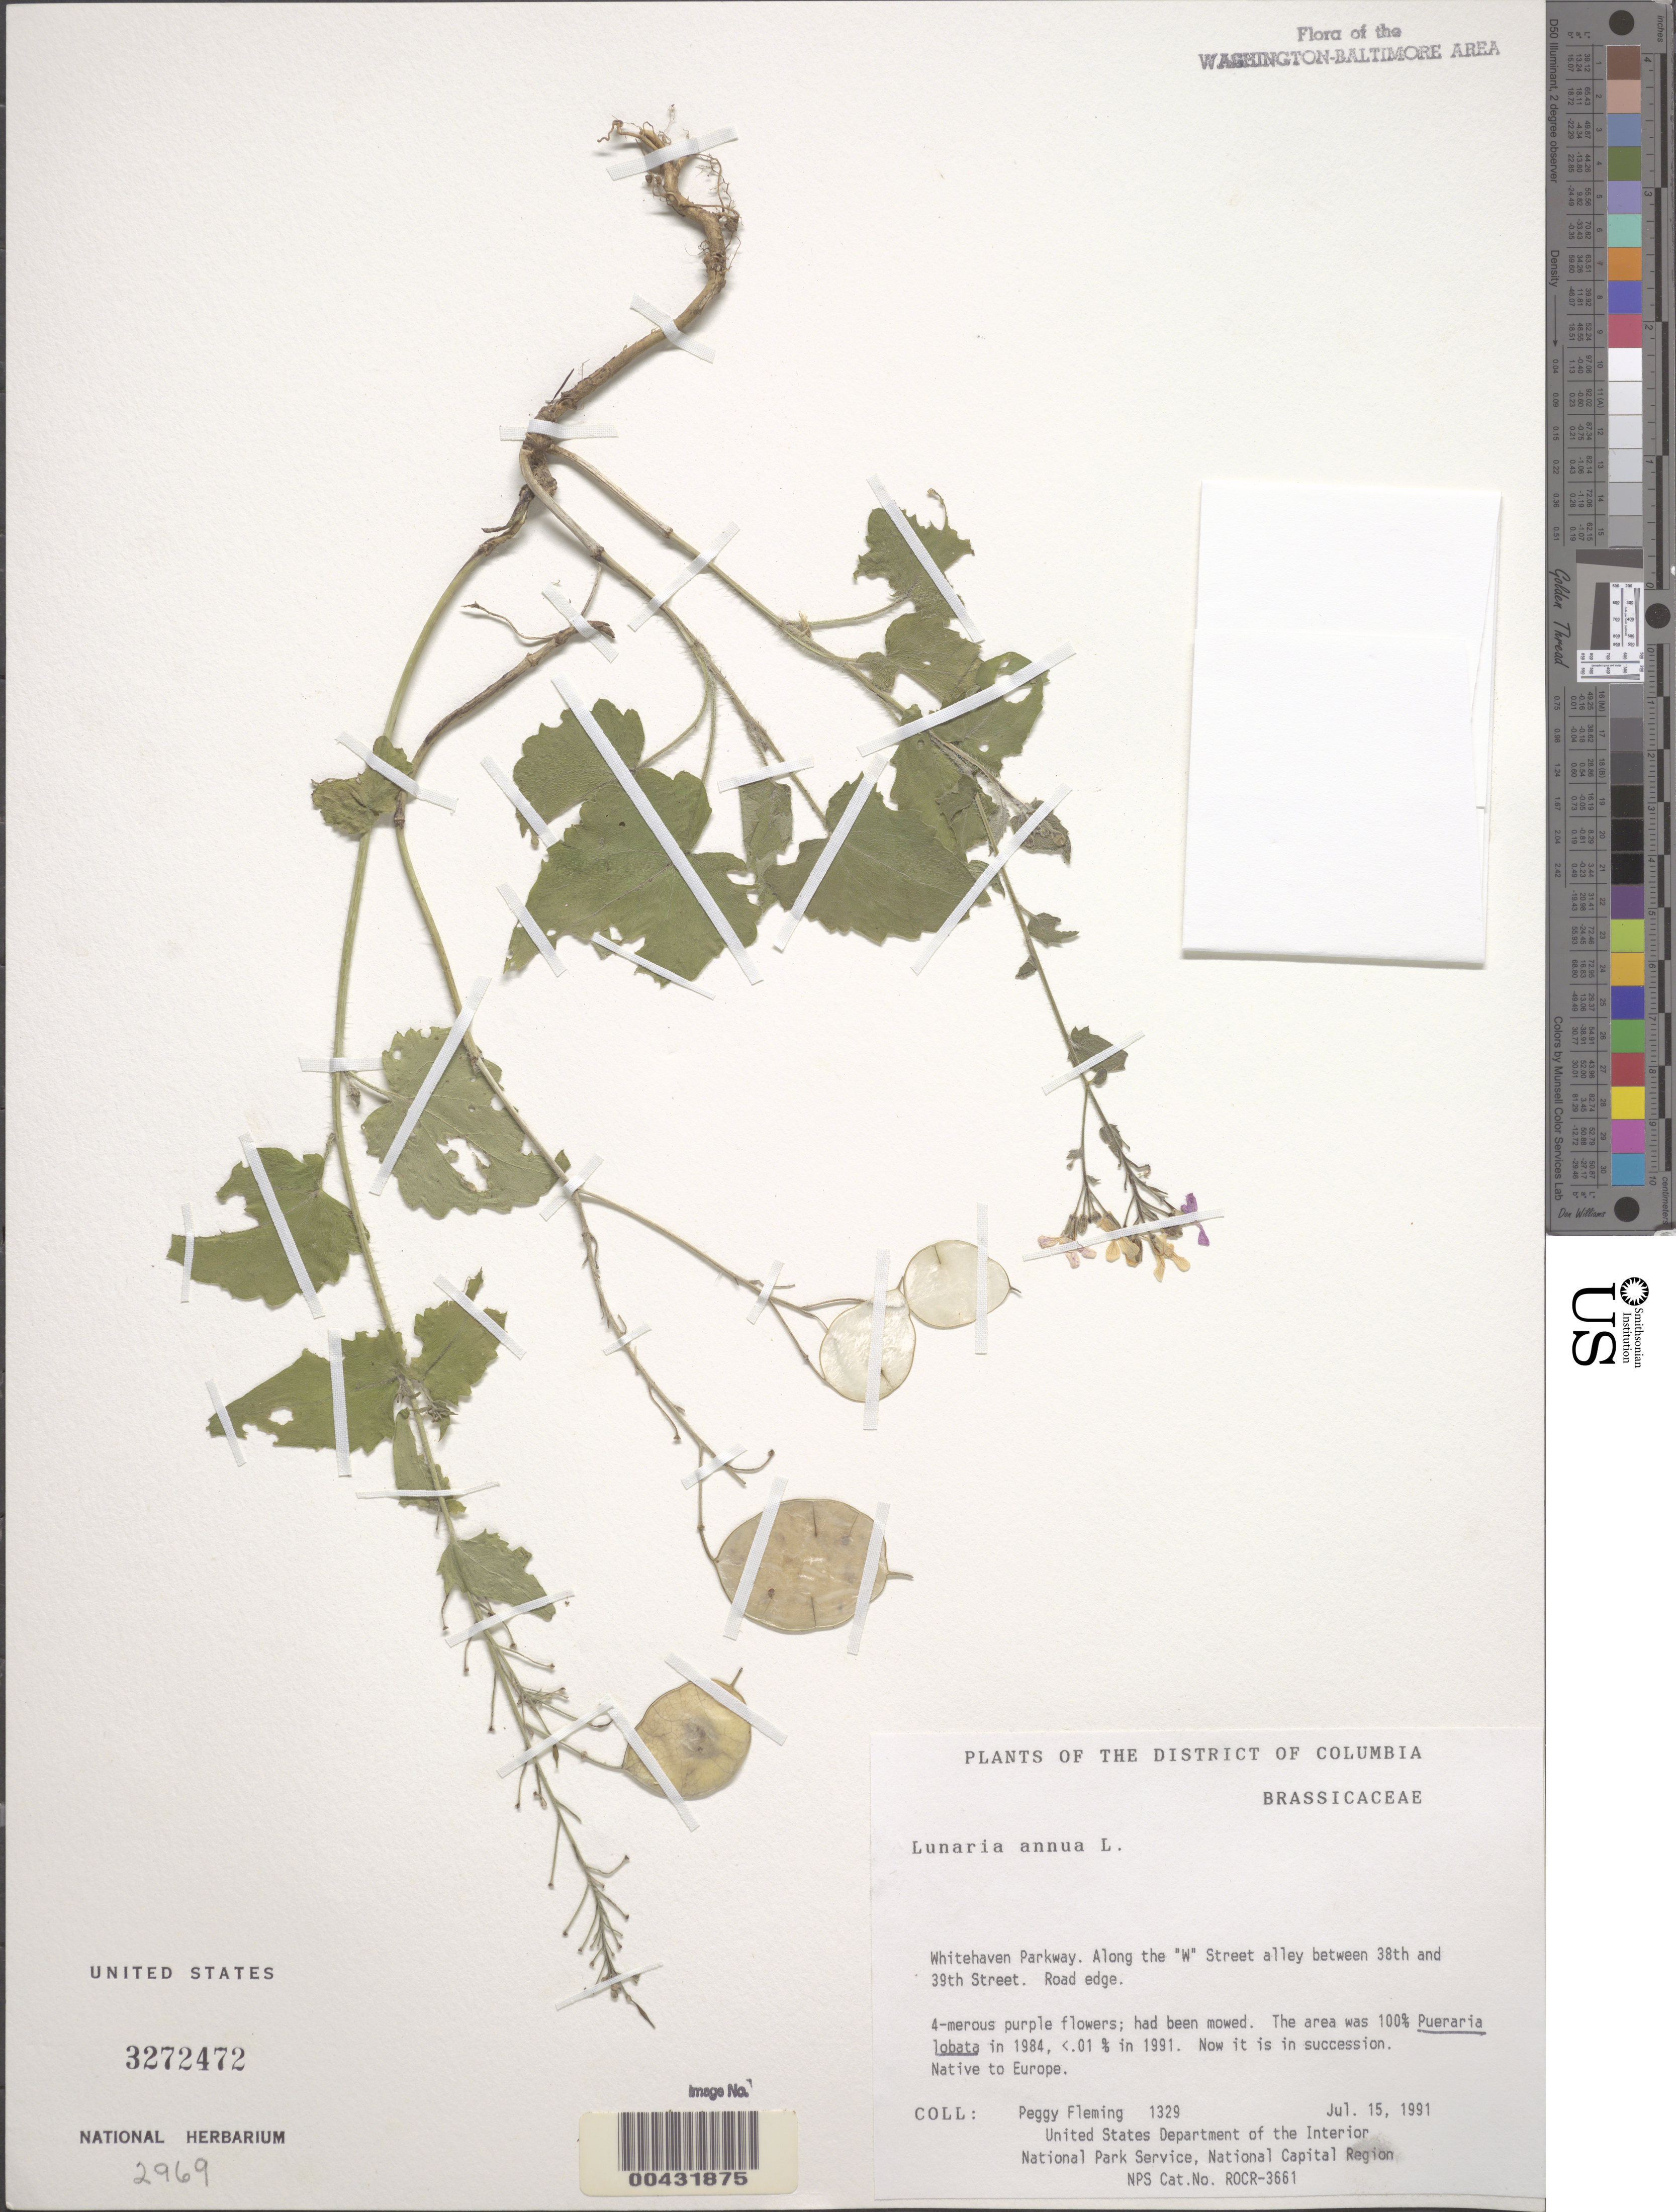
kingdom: Plantae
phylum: Tracheophyta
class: Magnoliopsida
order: Brassicales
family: Brassicaceae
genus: Lunaria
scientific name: Lunaria annua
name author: L.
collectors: P. Fleming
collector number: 1329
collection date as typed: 15 Jul 1991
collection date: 1991-07-15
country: United States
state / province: District of Columbia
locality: Whitehaven Parkway, along "W" Street Alley between 38th and 39th Street Rock Creek Park & vicinity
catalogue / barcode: US 3272472